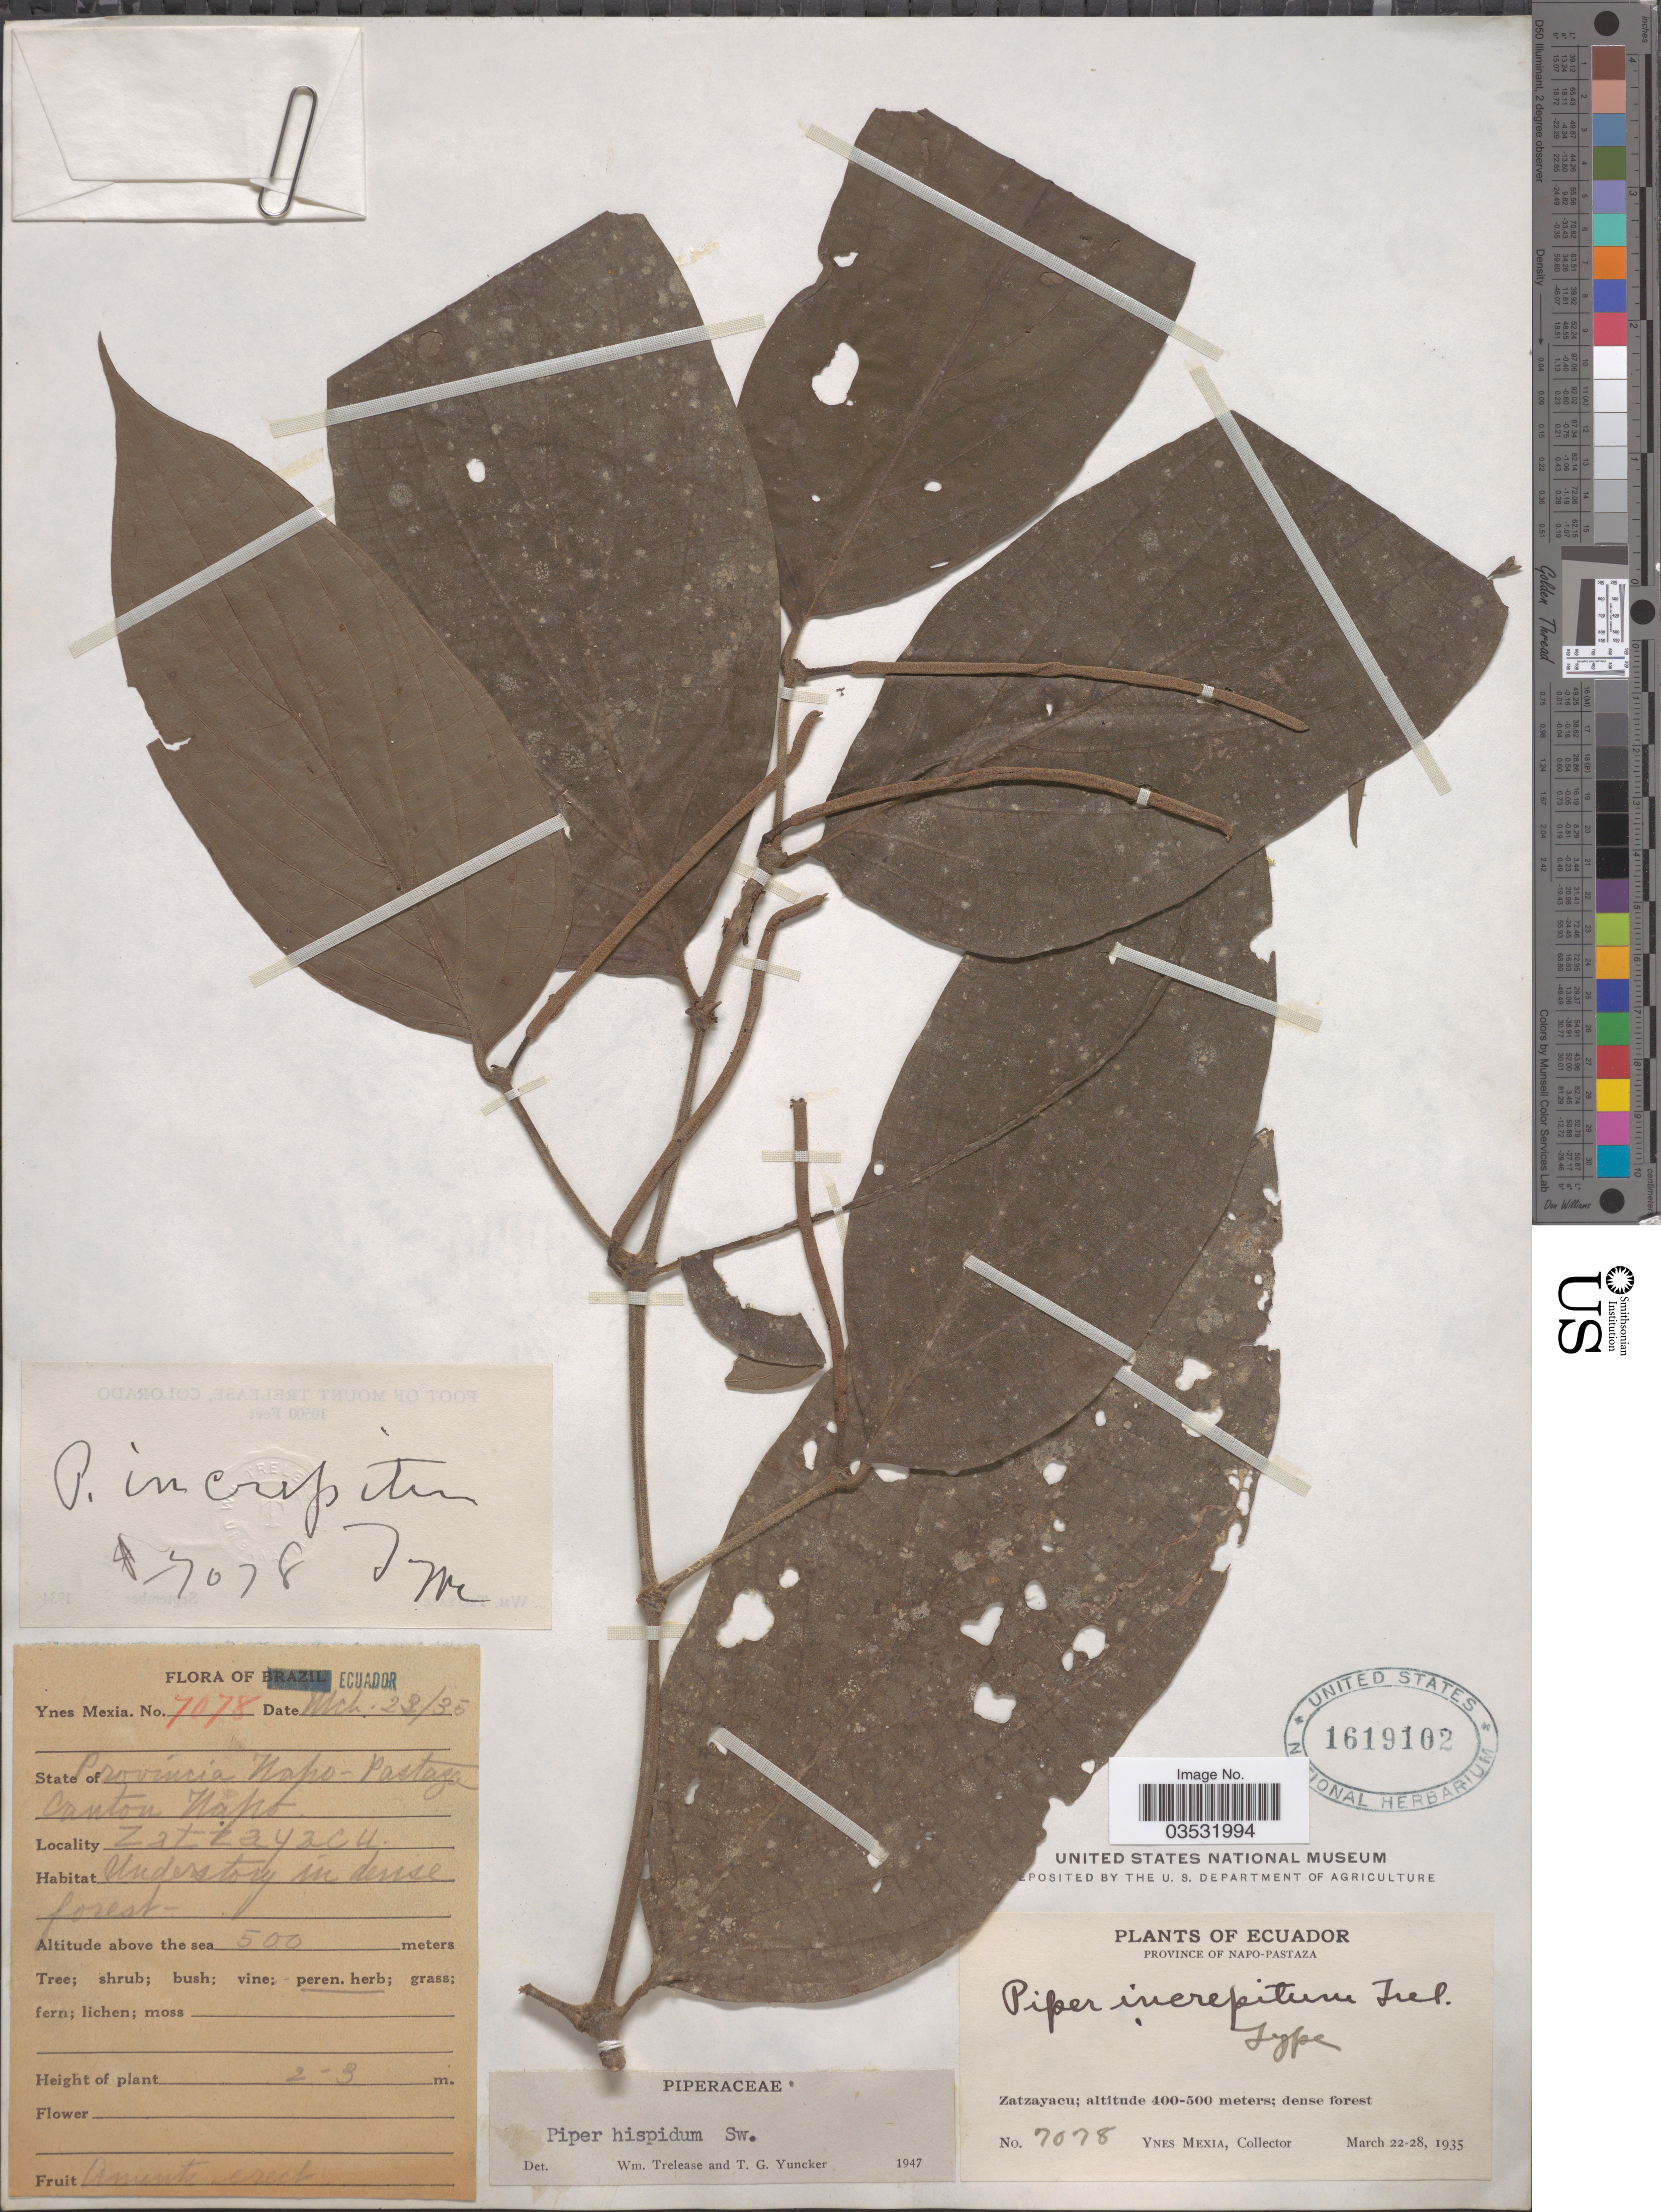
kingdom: Plantae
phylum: Tracheophyta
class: Magnoliopsida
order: Piperales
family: Piperaceae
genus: Piper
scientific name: Piper hispidum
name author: Sw.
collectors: Y. Mexia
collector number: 7078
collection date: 1935-03-23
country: Ecuador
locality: Province of Napo-Pastaza. Zatzayacu. Canton Napo.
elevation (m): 500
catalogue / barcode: US 1619102